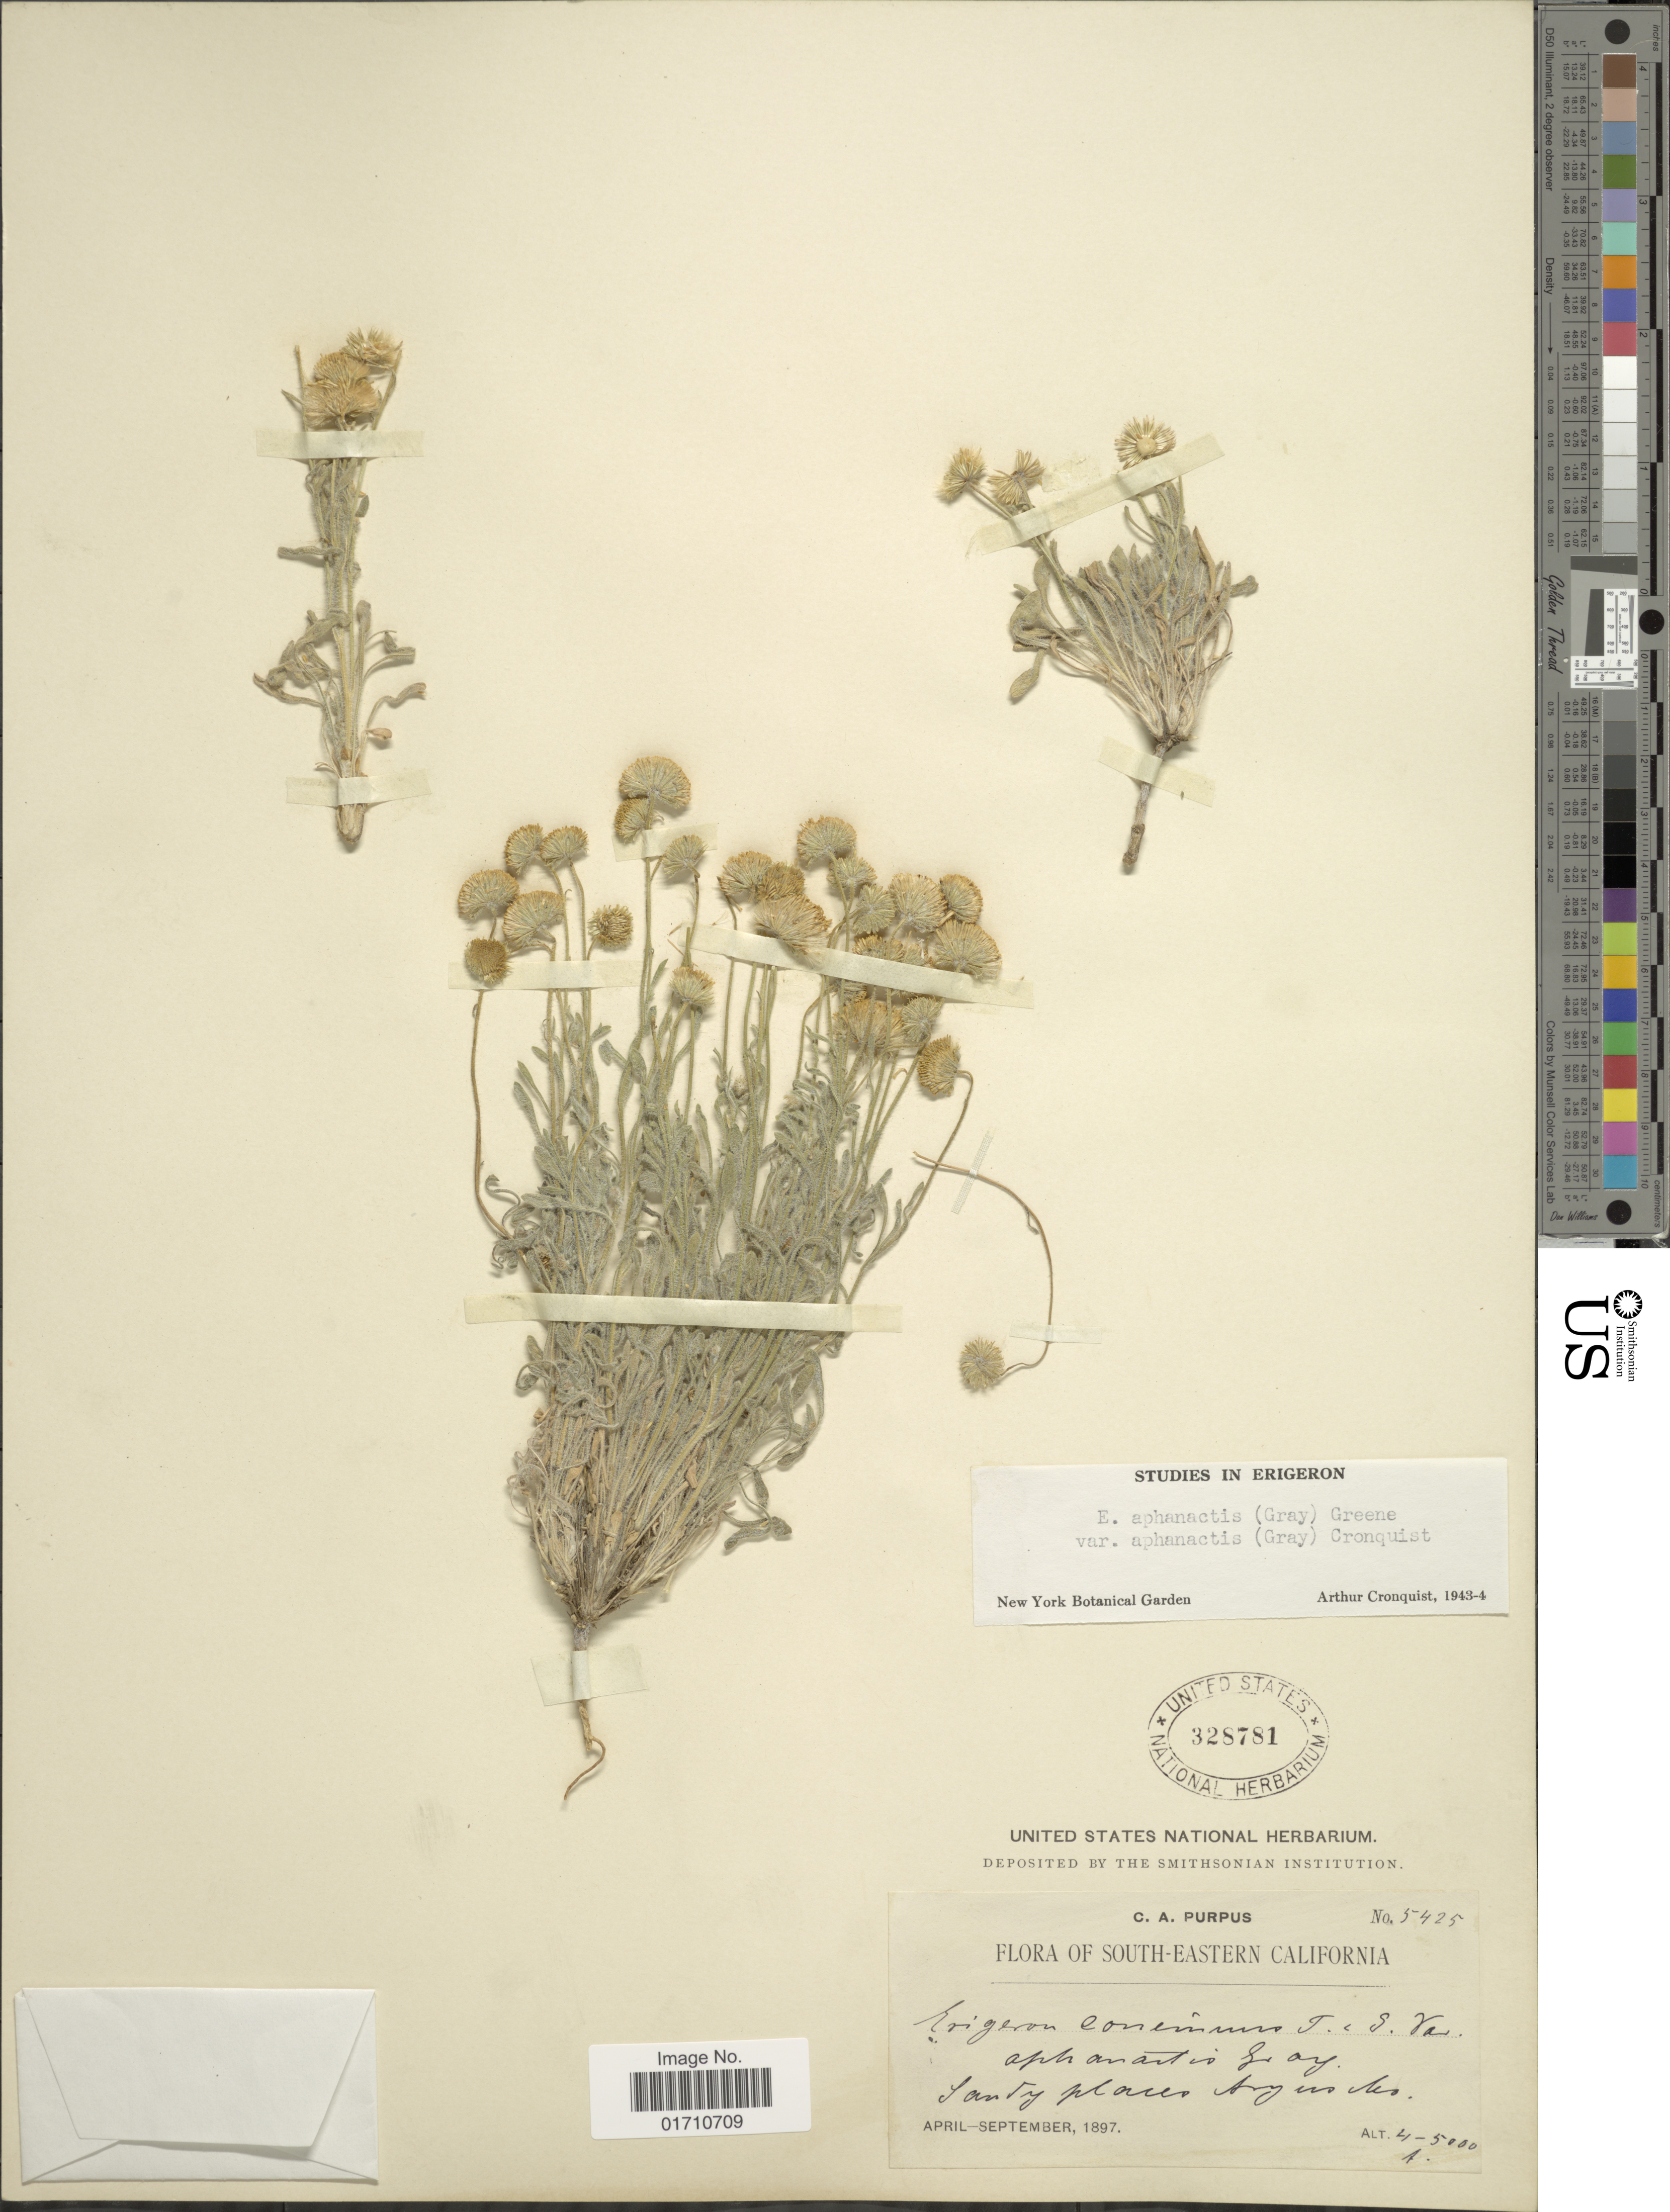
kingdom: Plantae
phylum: Tracheophyta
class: Magnoliopsida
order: Asterales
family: Asteraceae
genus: Erigeron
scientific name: Erigeron aphanactis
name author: (A. Gray) Greene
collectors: C. A. Purpus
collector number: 5425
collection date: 1897-04/1897-09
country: United States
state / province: California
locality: South-Eastern California, Sandy places Argus Mo.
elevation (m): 1219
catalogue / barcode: US 328781